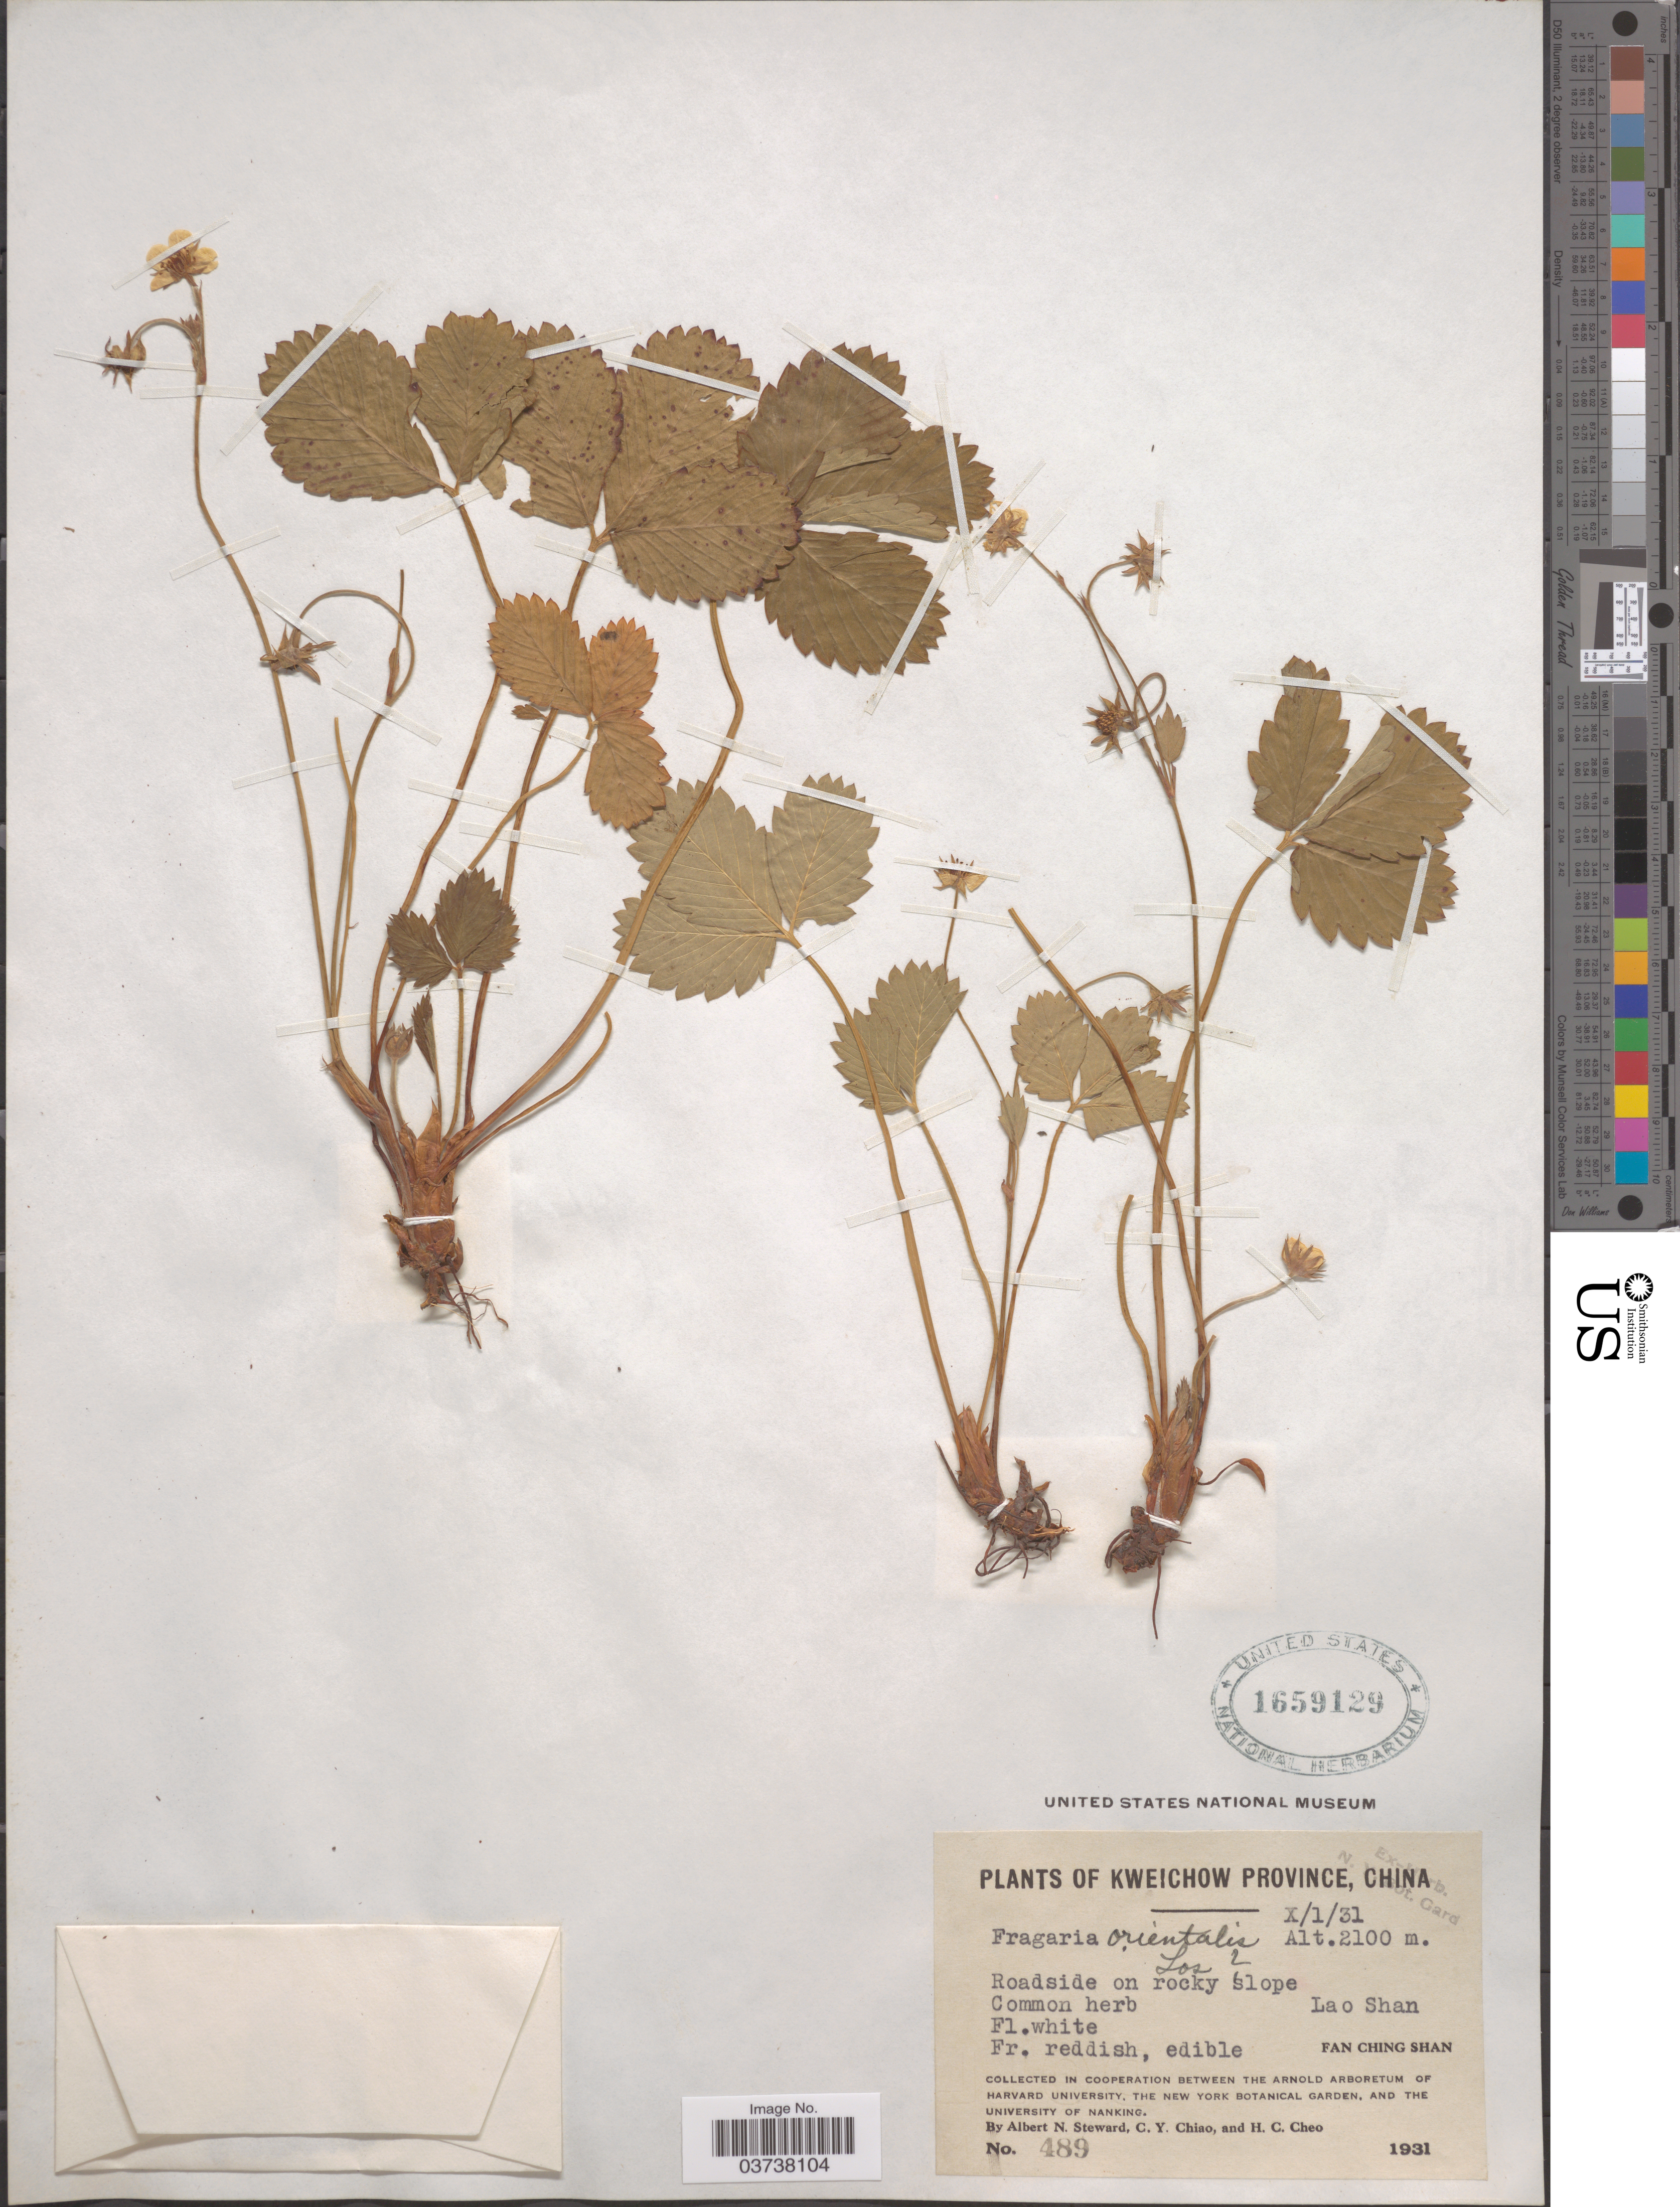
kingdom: Plantae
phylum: Tracheophyta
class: Magnoliopsida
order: Rosales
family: Rosaceae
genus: Fragaria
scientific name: Fragaria moupinensis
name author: (Franch.) Cardot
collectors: A. N. Steward, C. Y. Chiao & H. Cheo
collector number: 489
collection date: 1931-10-01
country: China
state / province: Guizhou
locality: Kweichow Province. Lao Shan, Fan Ching Shan.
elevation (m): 2100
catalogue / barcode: US 1659129